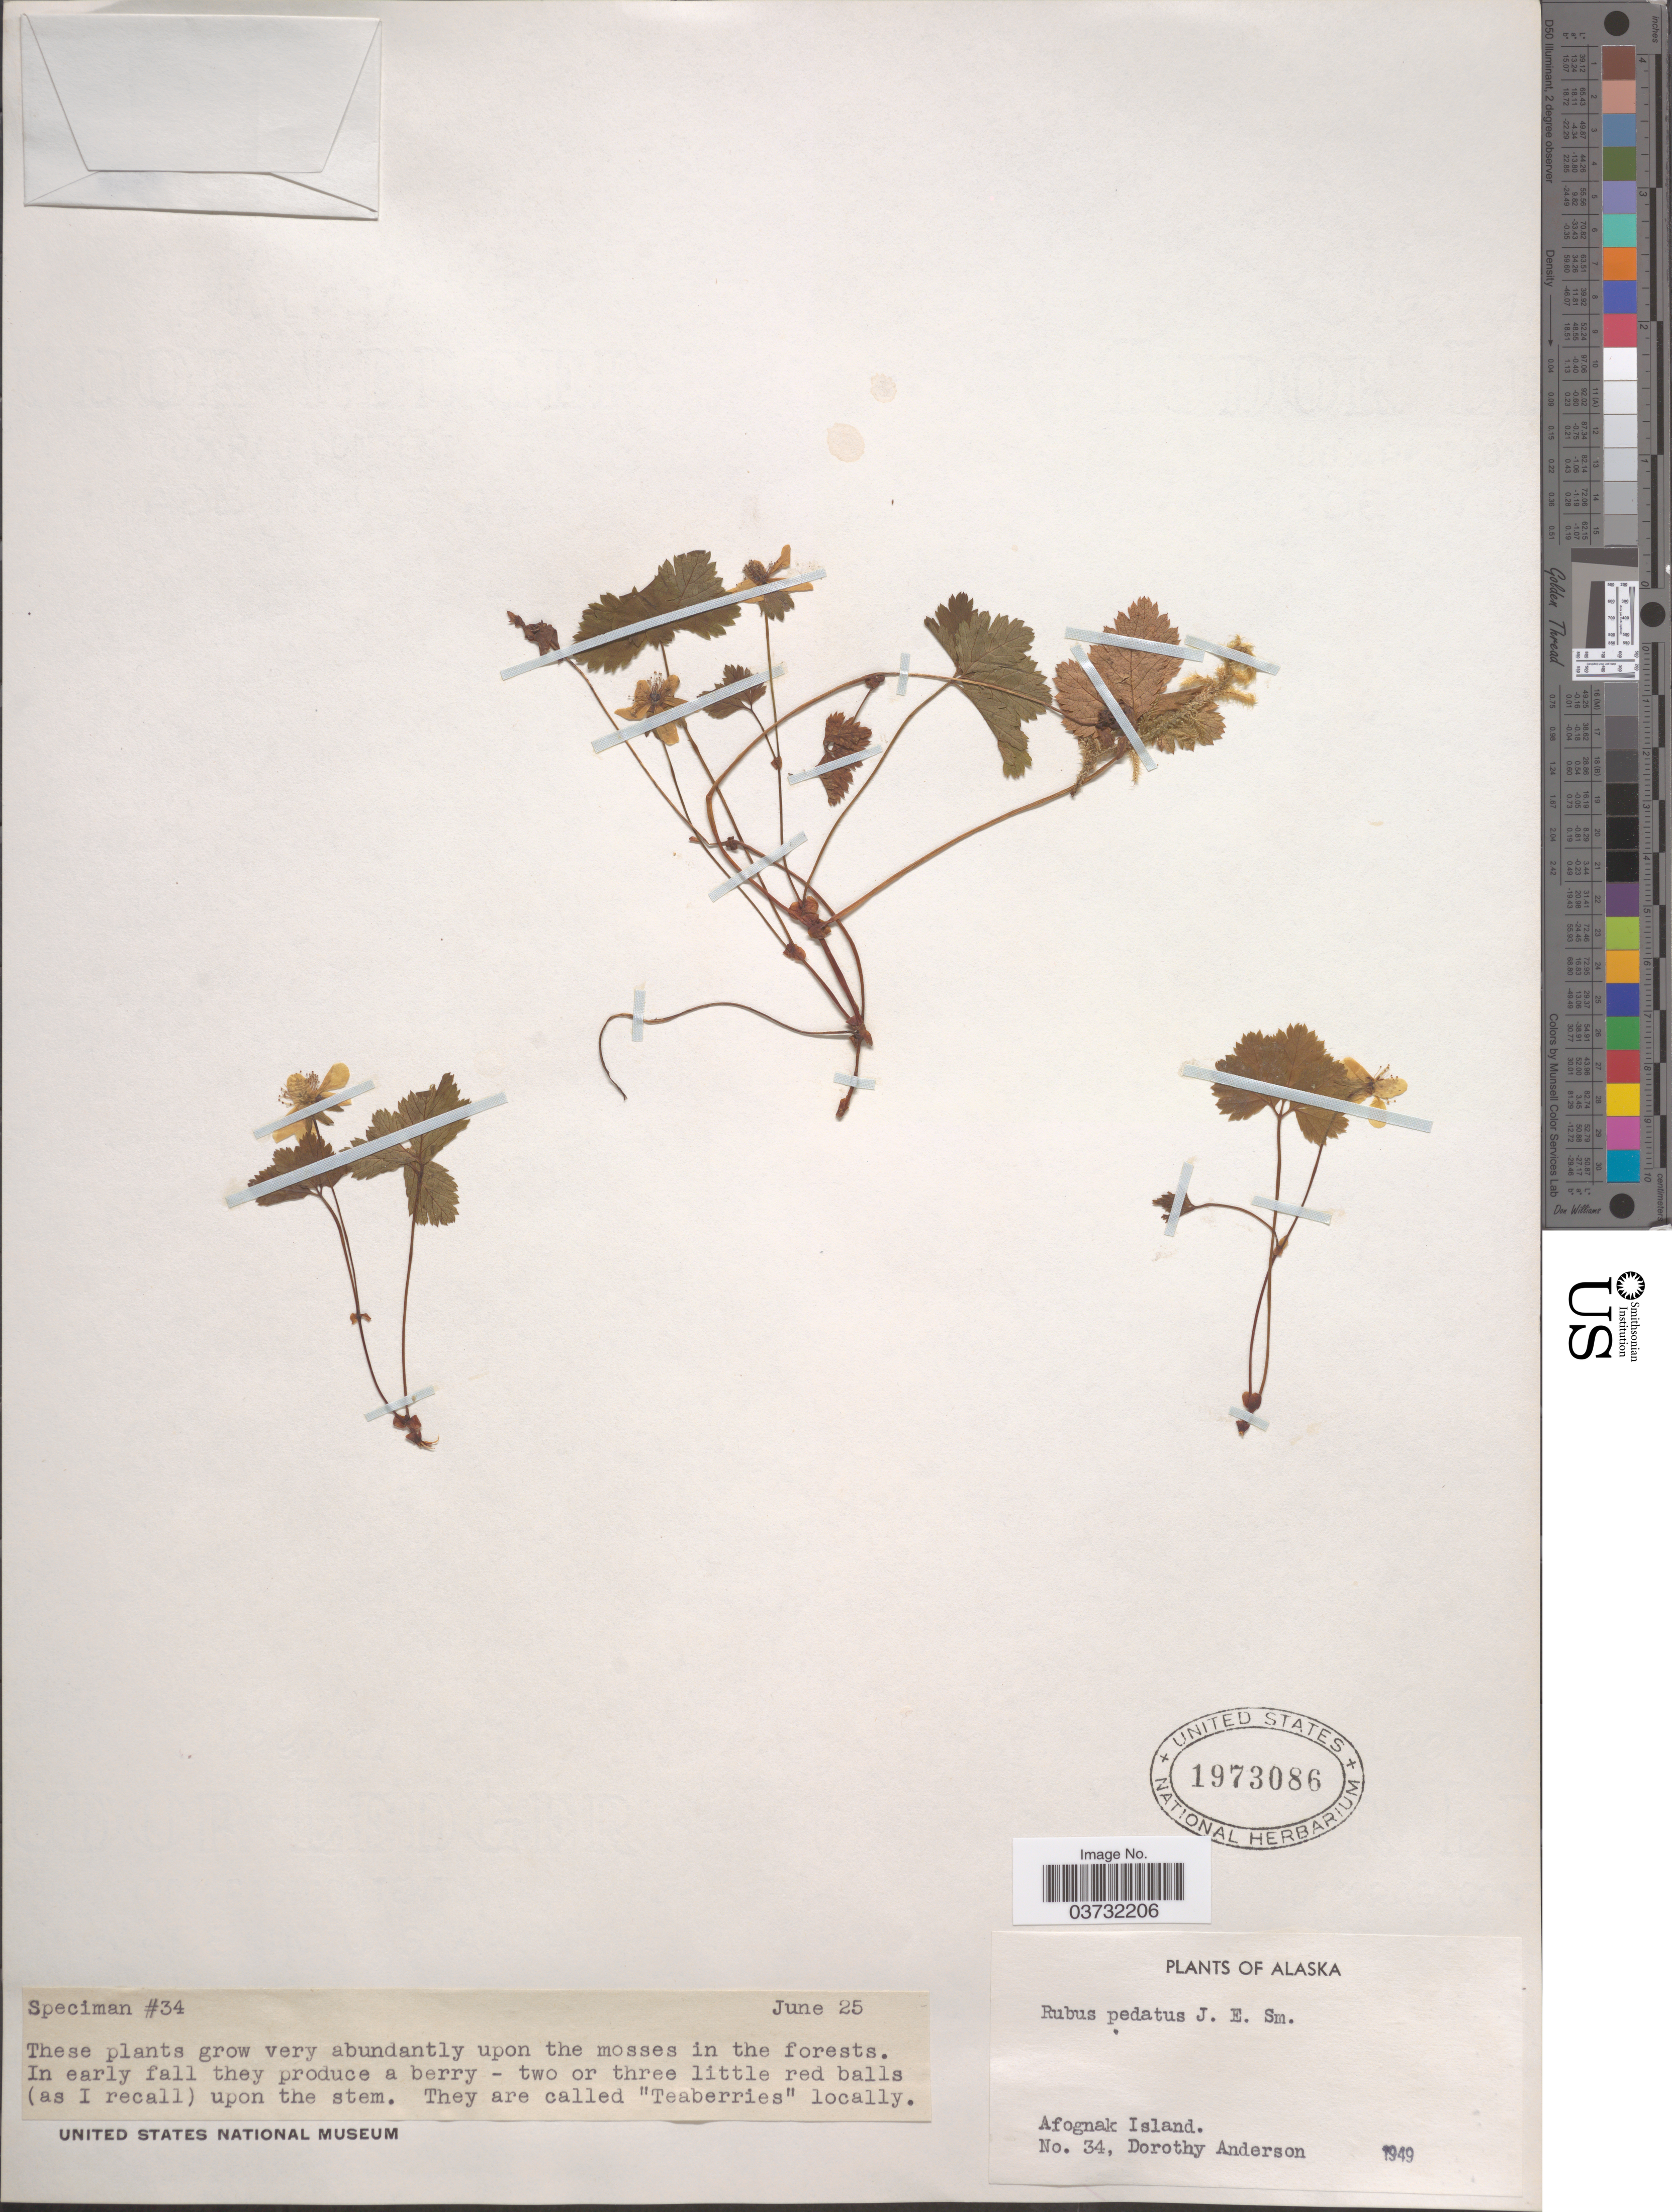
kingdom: Plantae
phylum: Tracheophyta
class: Magnoliopsida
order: Rosales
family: Rosaceae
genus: Rubus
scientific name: Rubus pedatus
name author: Sm.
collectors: D. Anderson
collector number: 34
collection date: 1949-06-25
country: United States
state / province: Alaska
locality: Afognak Island.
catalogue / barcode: US 1973086